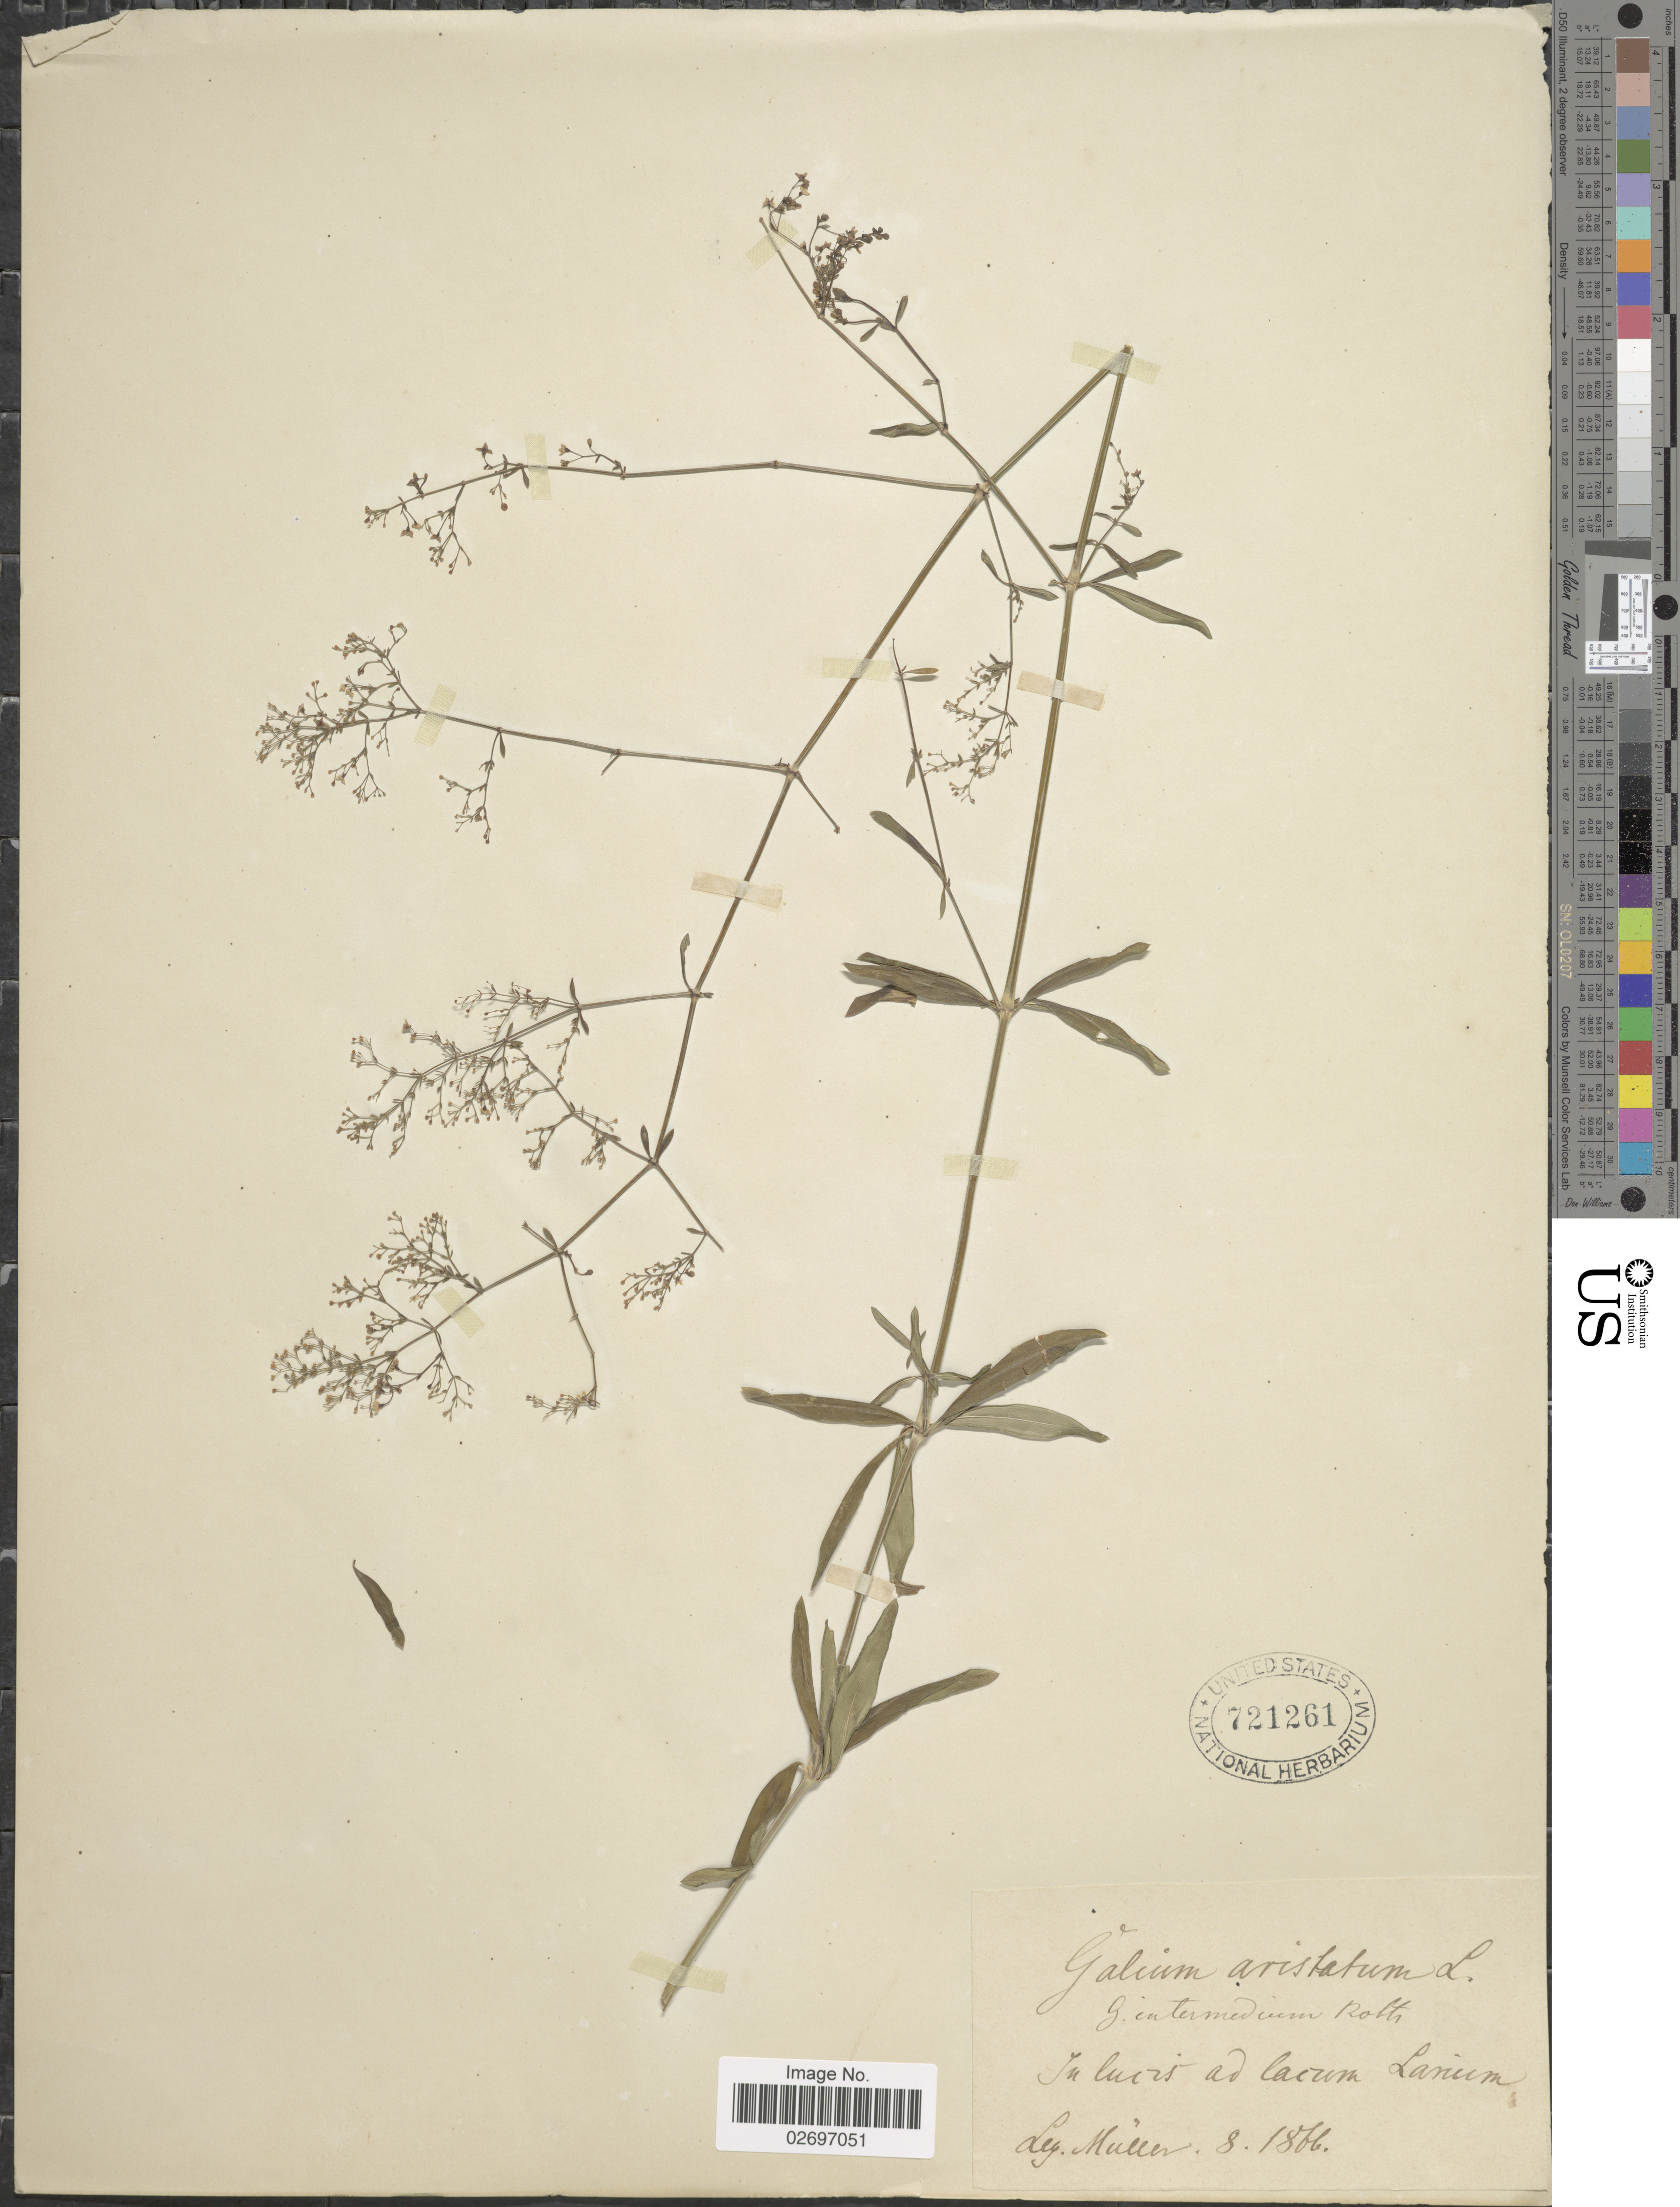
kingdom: Plantae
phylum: Tracheophyta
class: Magnoliopsida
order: Gentianales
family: Rubiaceae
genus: Galium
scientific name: Galium aristatum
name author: L.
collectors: -- Müller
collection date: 1866-08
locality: In lucis ad lacom Larium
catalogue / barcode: US 721261